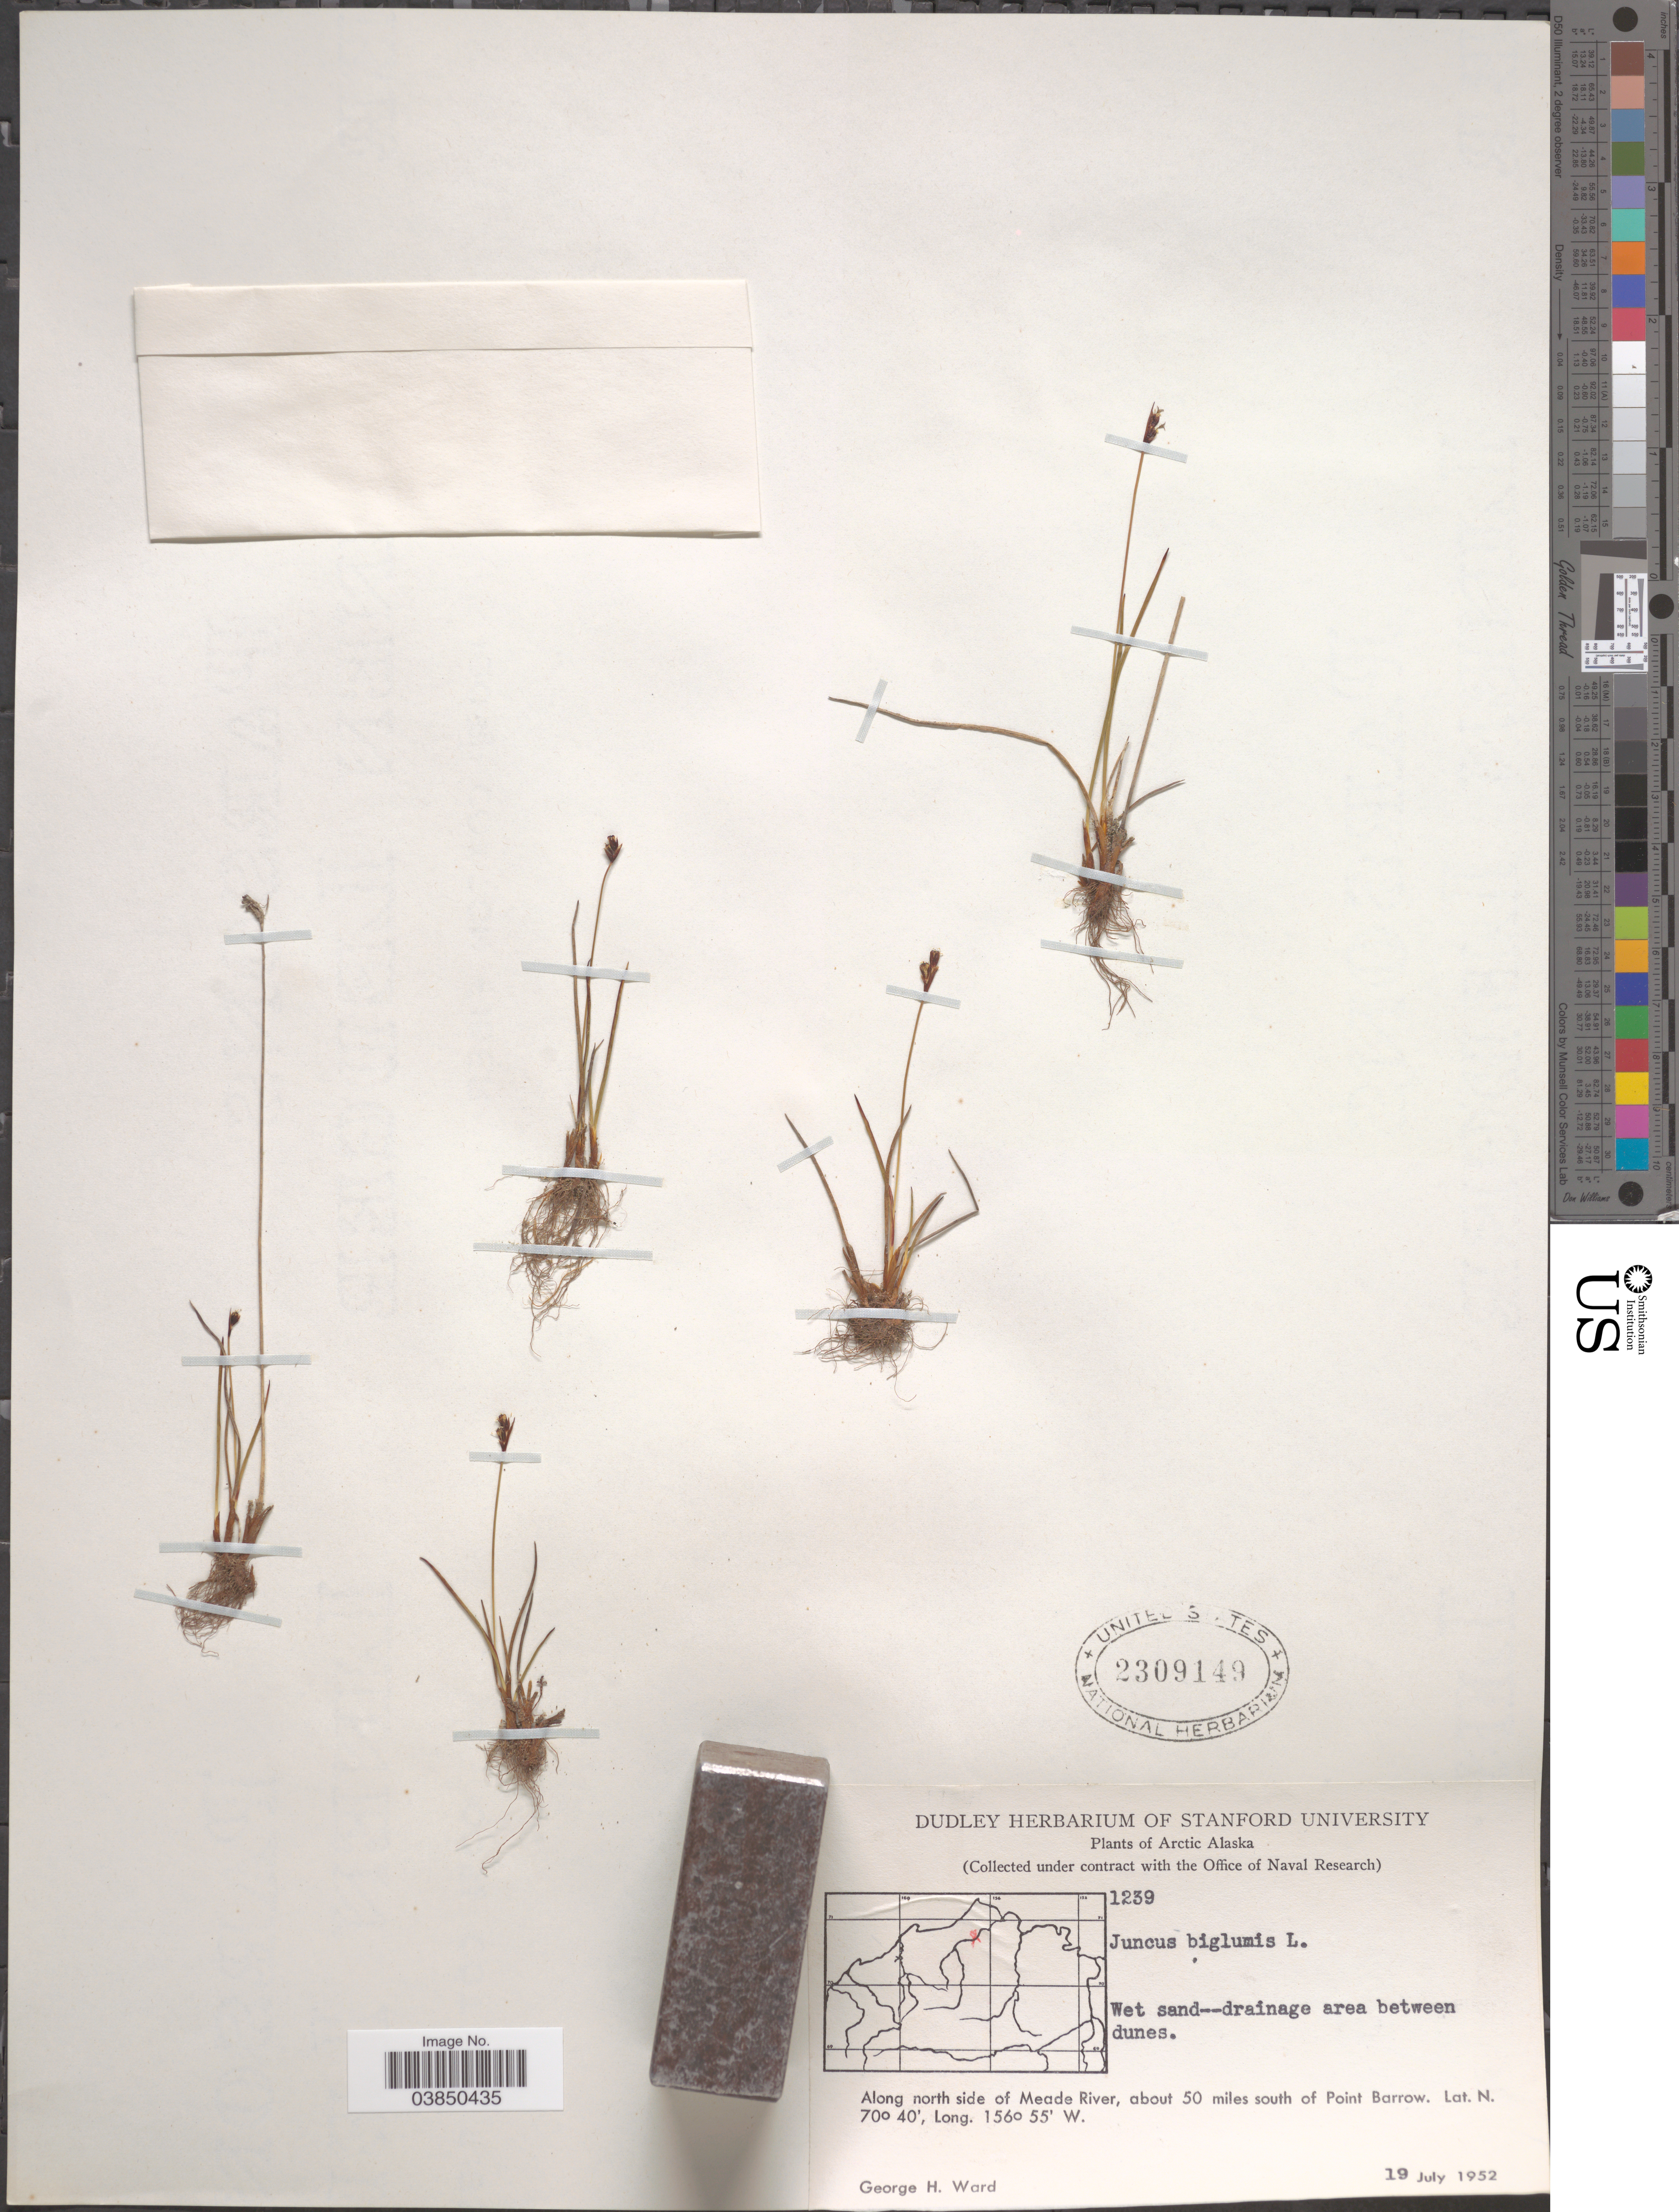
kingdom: Plantae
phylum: Tracheophyta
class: Liliopsida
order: Poales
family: Juncaceae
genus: Juncus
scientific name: Juncus biglumis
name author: L.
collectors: G. H. Ward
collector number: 1239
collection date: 1952-07-19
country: United States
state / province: Alaska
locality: Arctic Alaska. Along north side of Meade River, about 50 miles south of Point Barrow.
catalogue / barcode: US 2309149